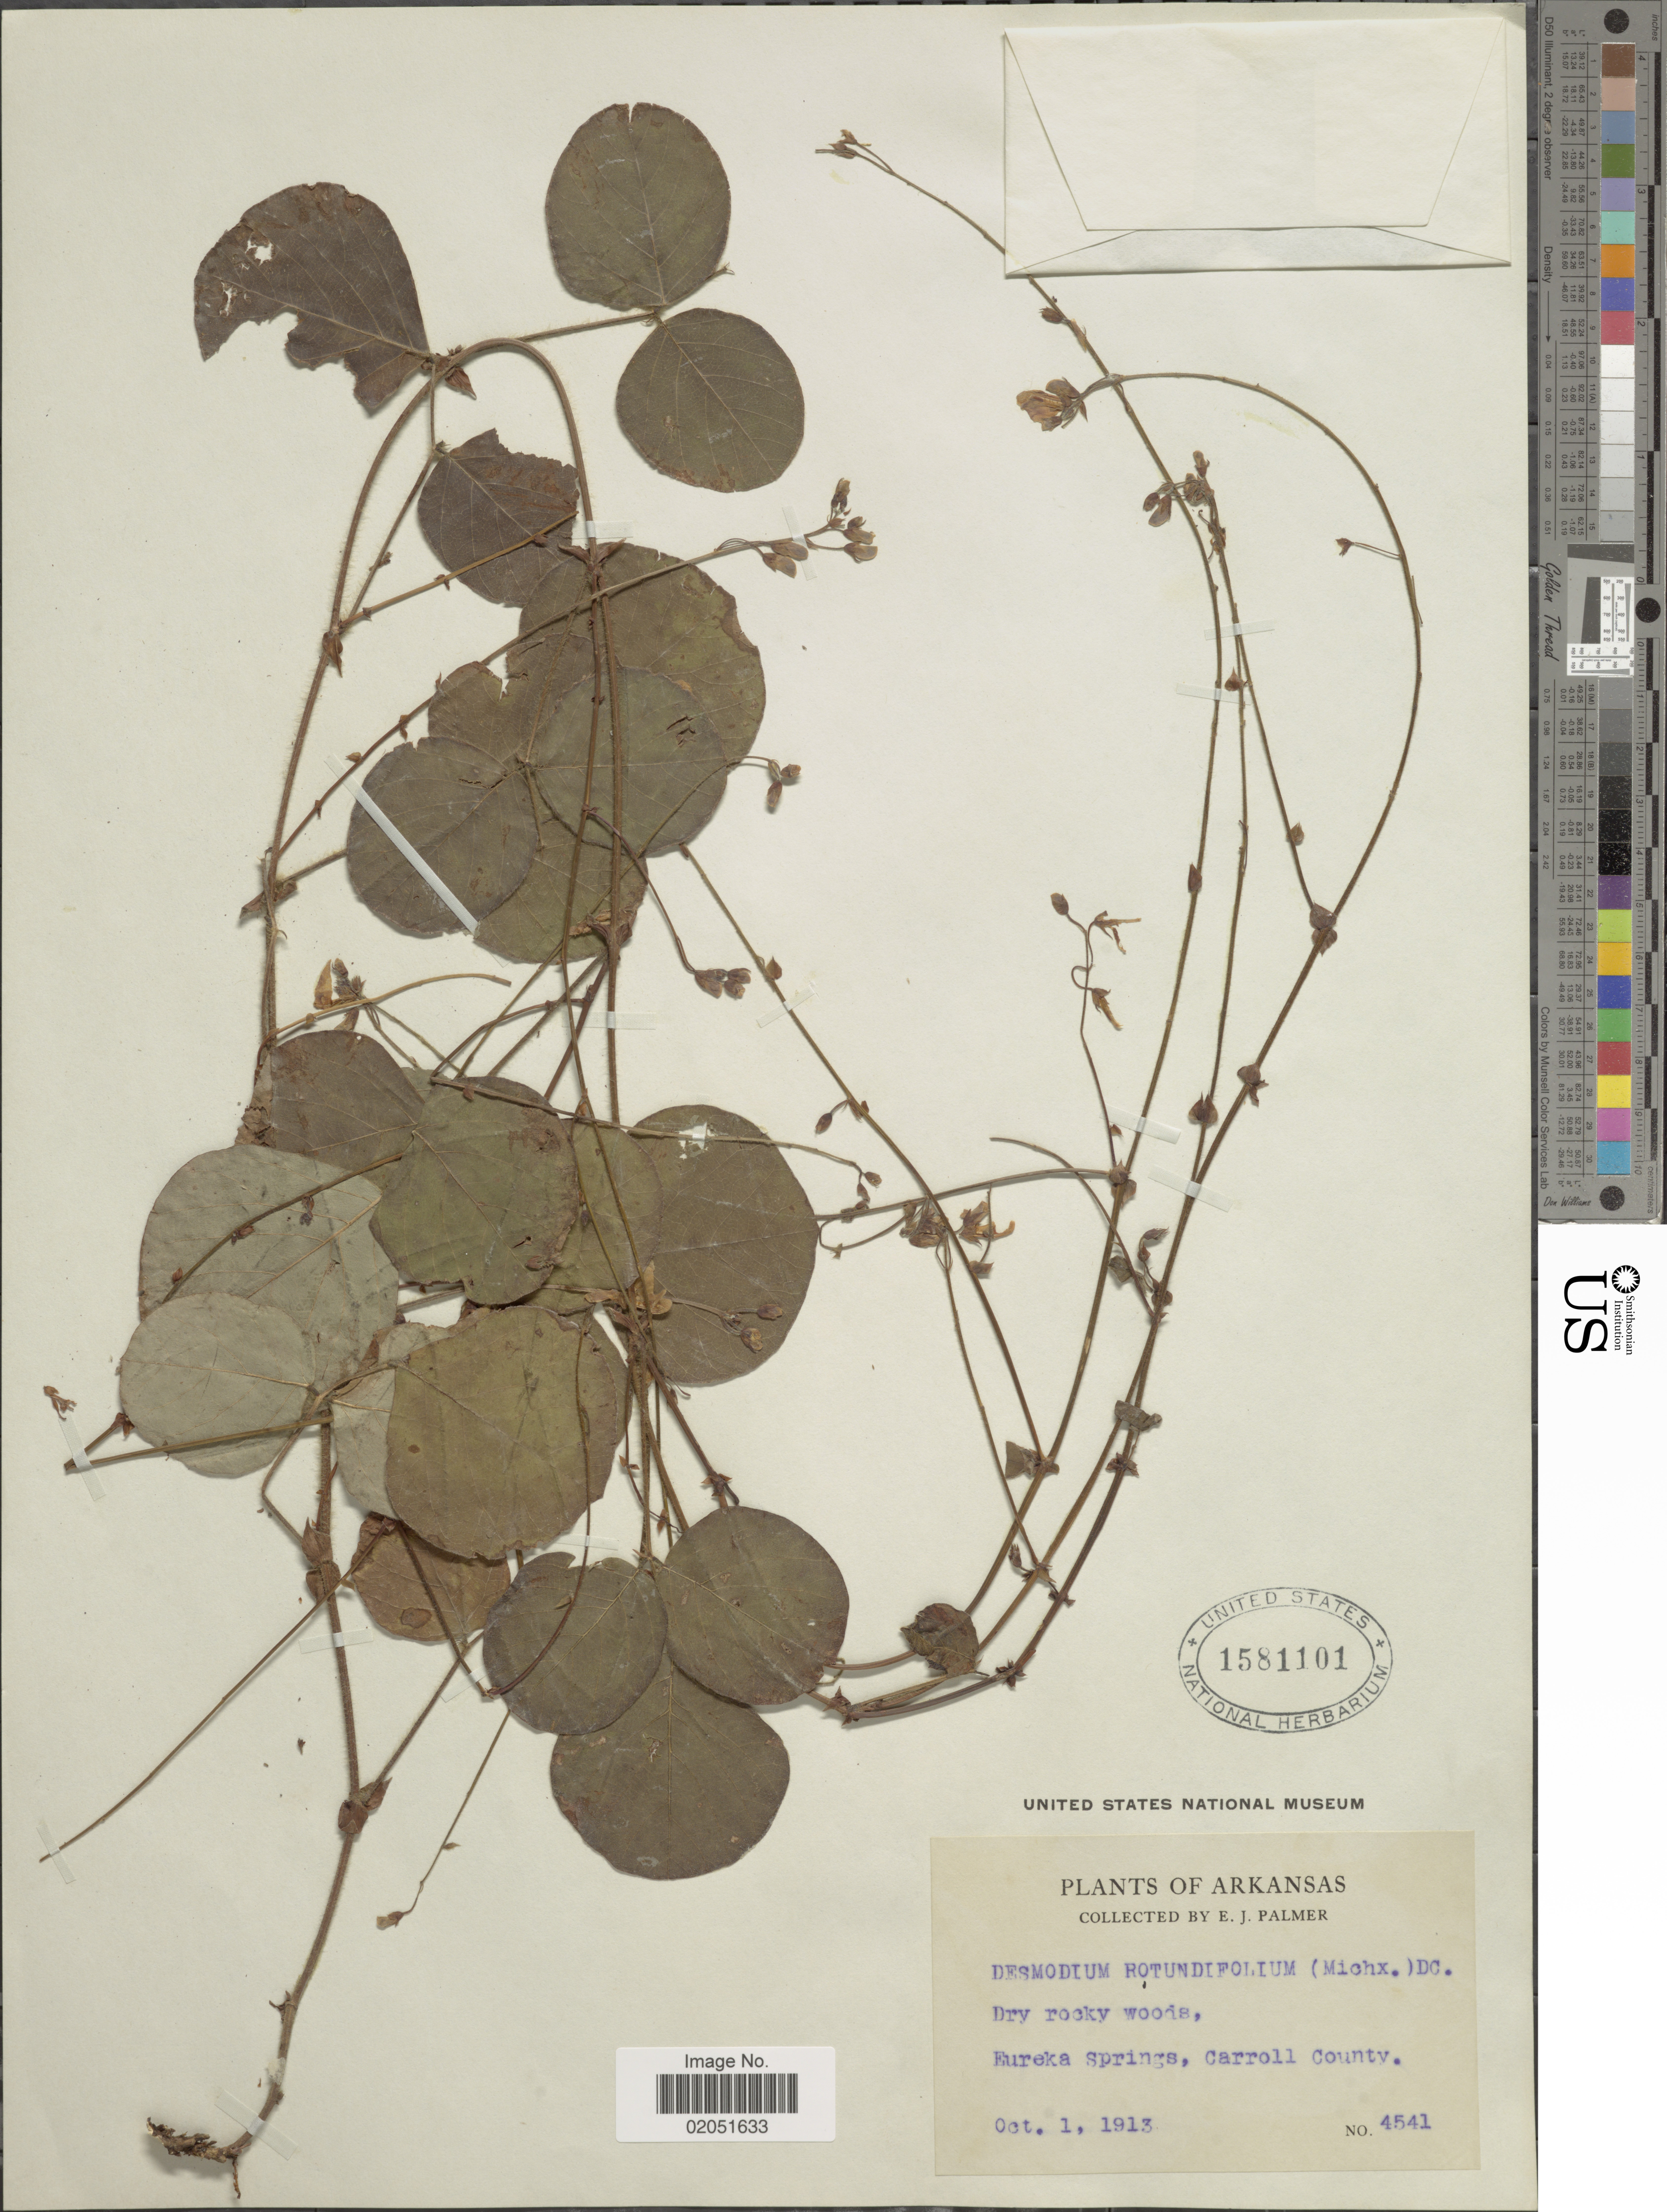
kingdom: Plantae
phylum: Tracheophyta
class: Magnoliopsida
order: Fabales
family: Fabaceae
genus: Desmodium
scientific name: Desmodium rotundifolium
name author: DC.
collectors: E. J. Palmer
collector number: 4541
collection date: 1913-10-01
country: United States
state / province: Arkansas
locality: Eureka Springs, Carroll County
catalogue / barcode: US 1581101